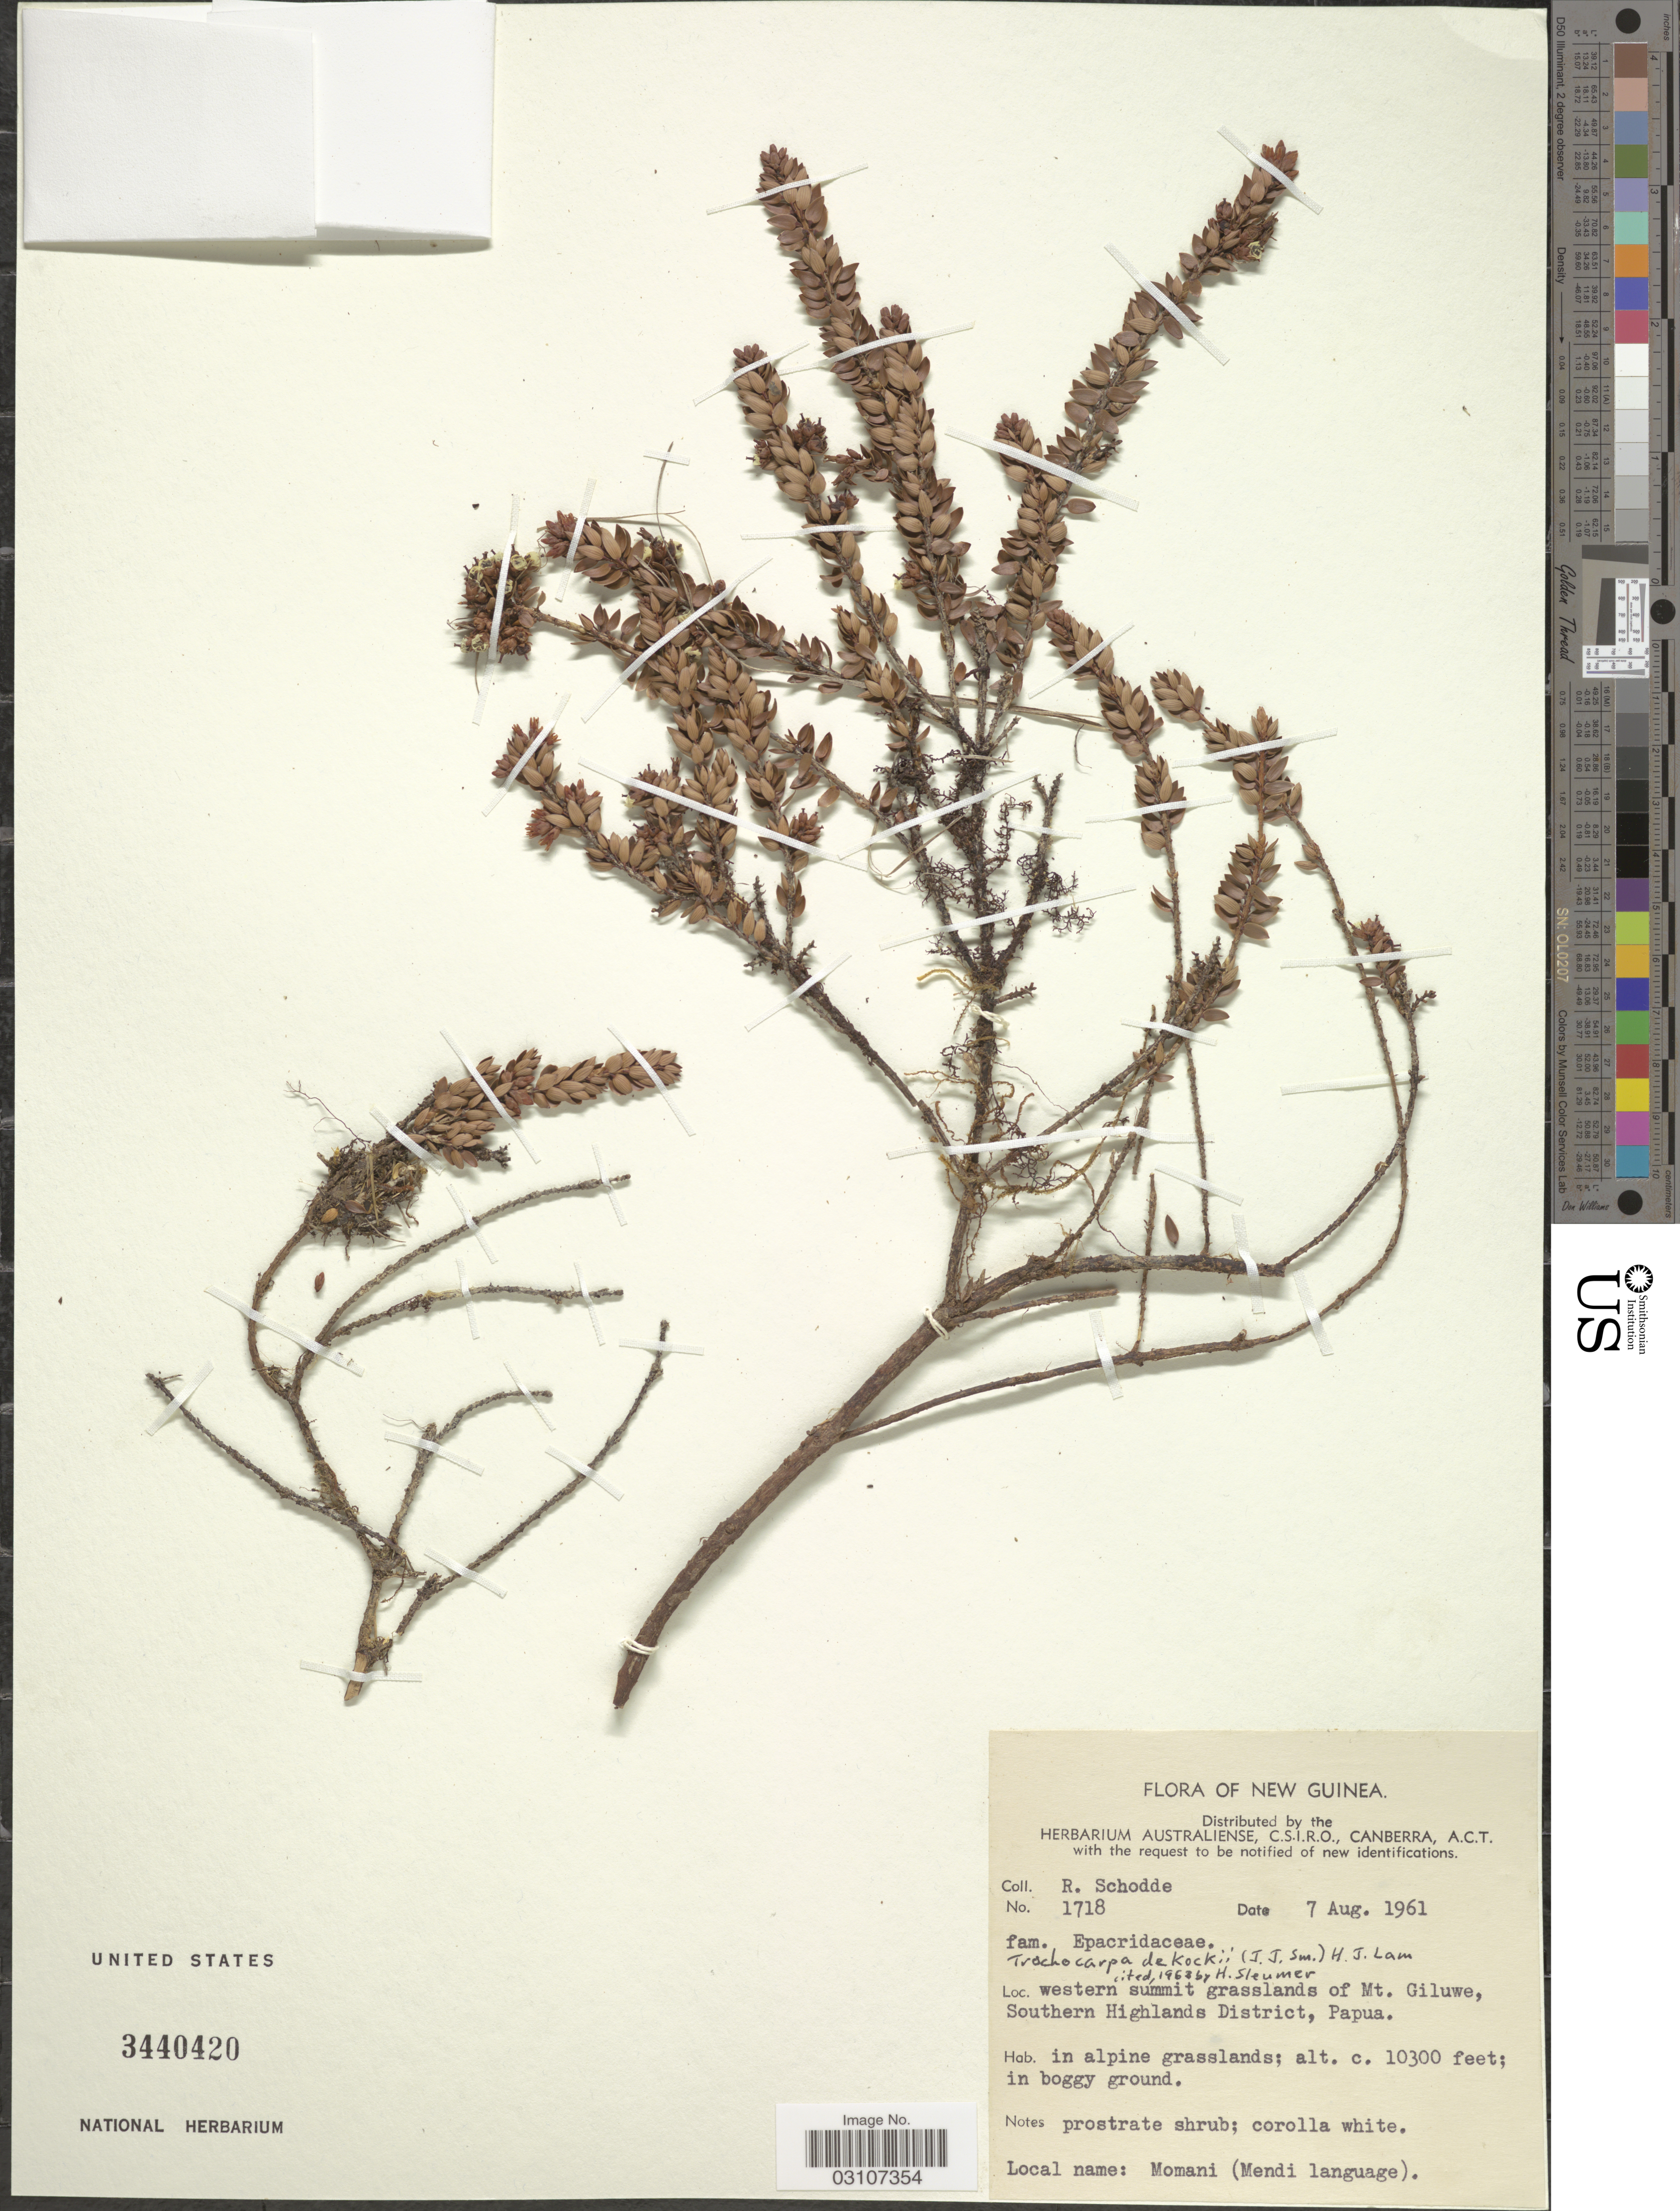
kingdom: Plantae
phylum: Tracheophyta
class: Magnoliopsida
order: Ericales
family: Ericaceae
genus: Trochocarpa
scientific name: Trochocarpa dekockii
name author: (J.J. Sm.) H.J. Lam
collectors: R. Schodde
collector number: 1718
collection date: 1961-08-07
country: Papua New Guinea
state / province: Southern Highlands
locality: New Guinea. Western summit grasslands of Mt. Giluwe, Southern Highlands District, Papua.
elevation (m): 3139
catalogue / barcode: US 3440420